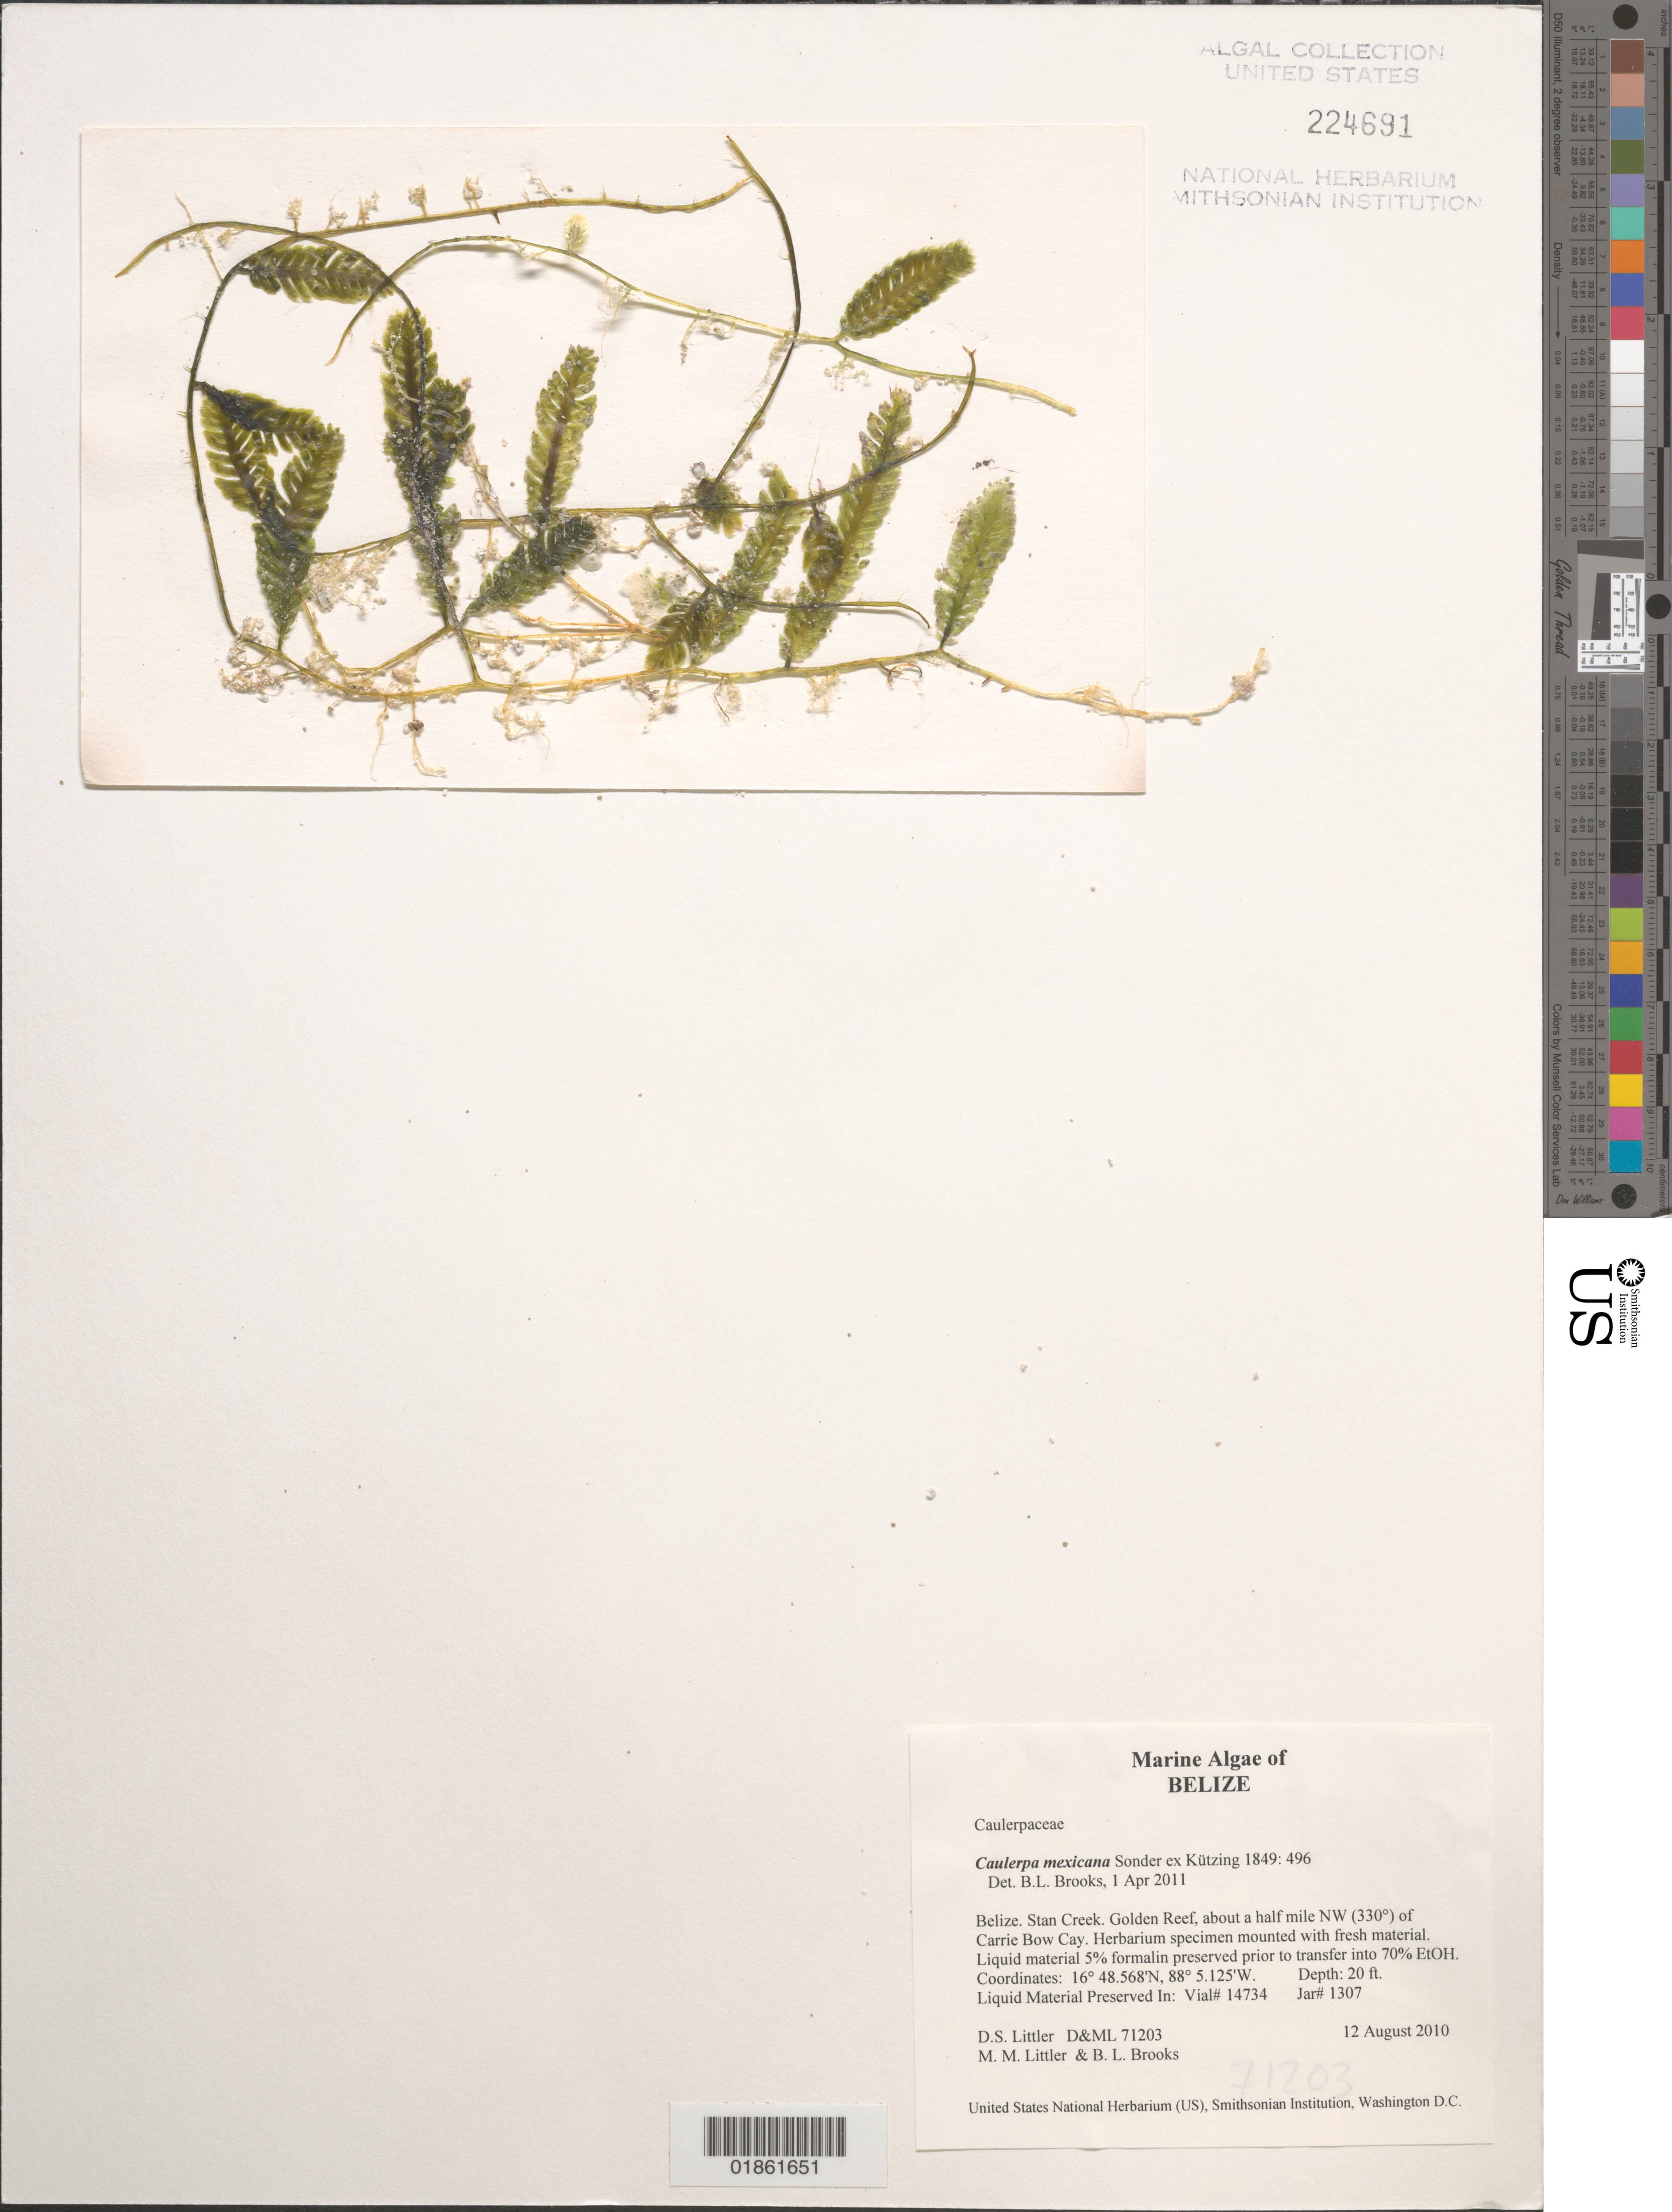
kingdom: Plantae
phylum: Chlorophyta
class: Ulvophyceae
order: Bryopsidales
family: Caulerpaceae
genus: Caulerpa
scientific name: Caulerpa mexicana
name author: Sond. ex Kütz.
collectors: D. S. Littler & M. M. Littler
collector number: D&ML 71203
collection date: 2010-08-12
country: Belize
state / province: Stann Creek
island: Pelican Cays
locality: Golden Reef. Patch reef SW of South Water Cay.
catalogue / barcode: US 224691